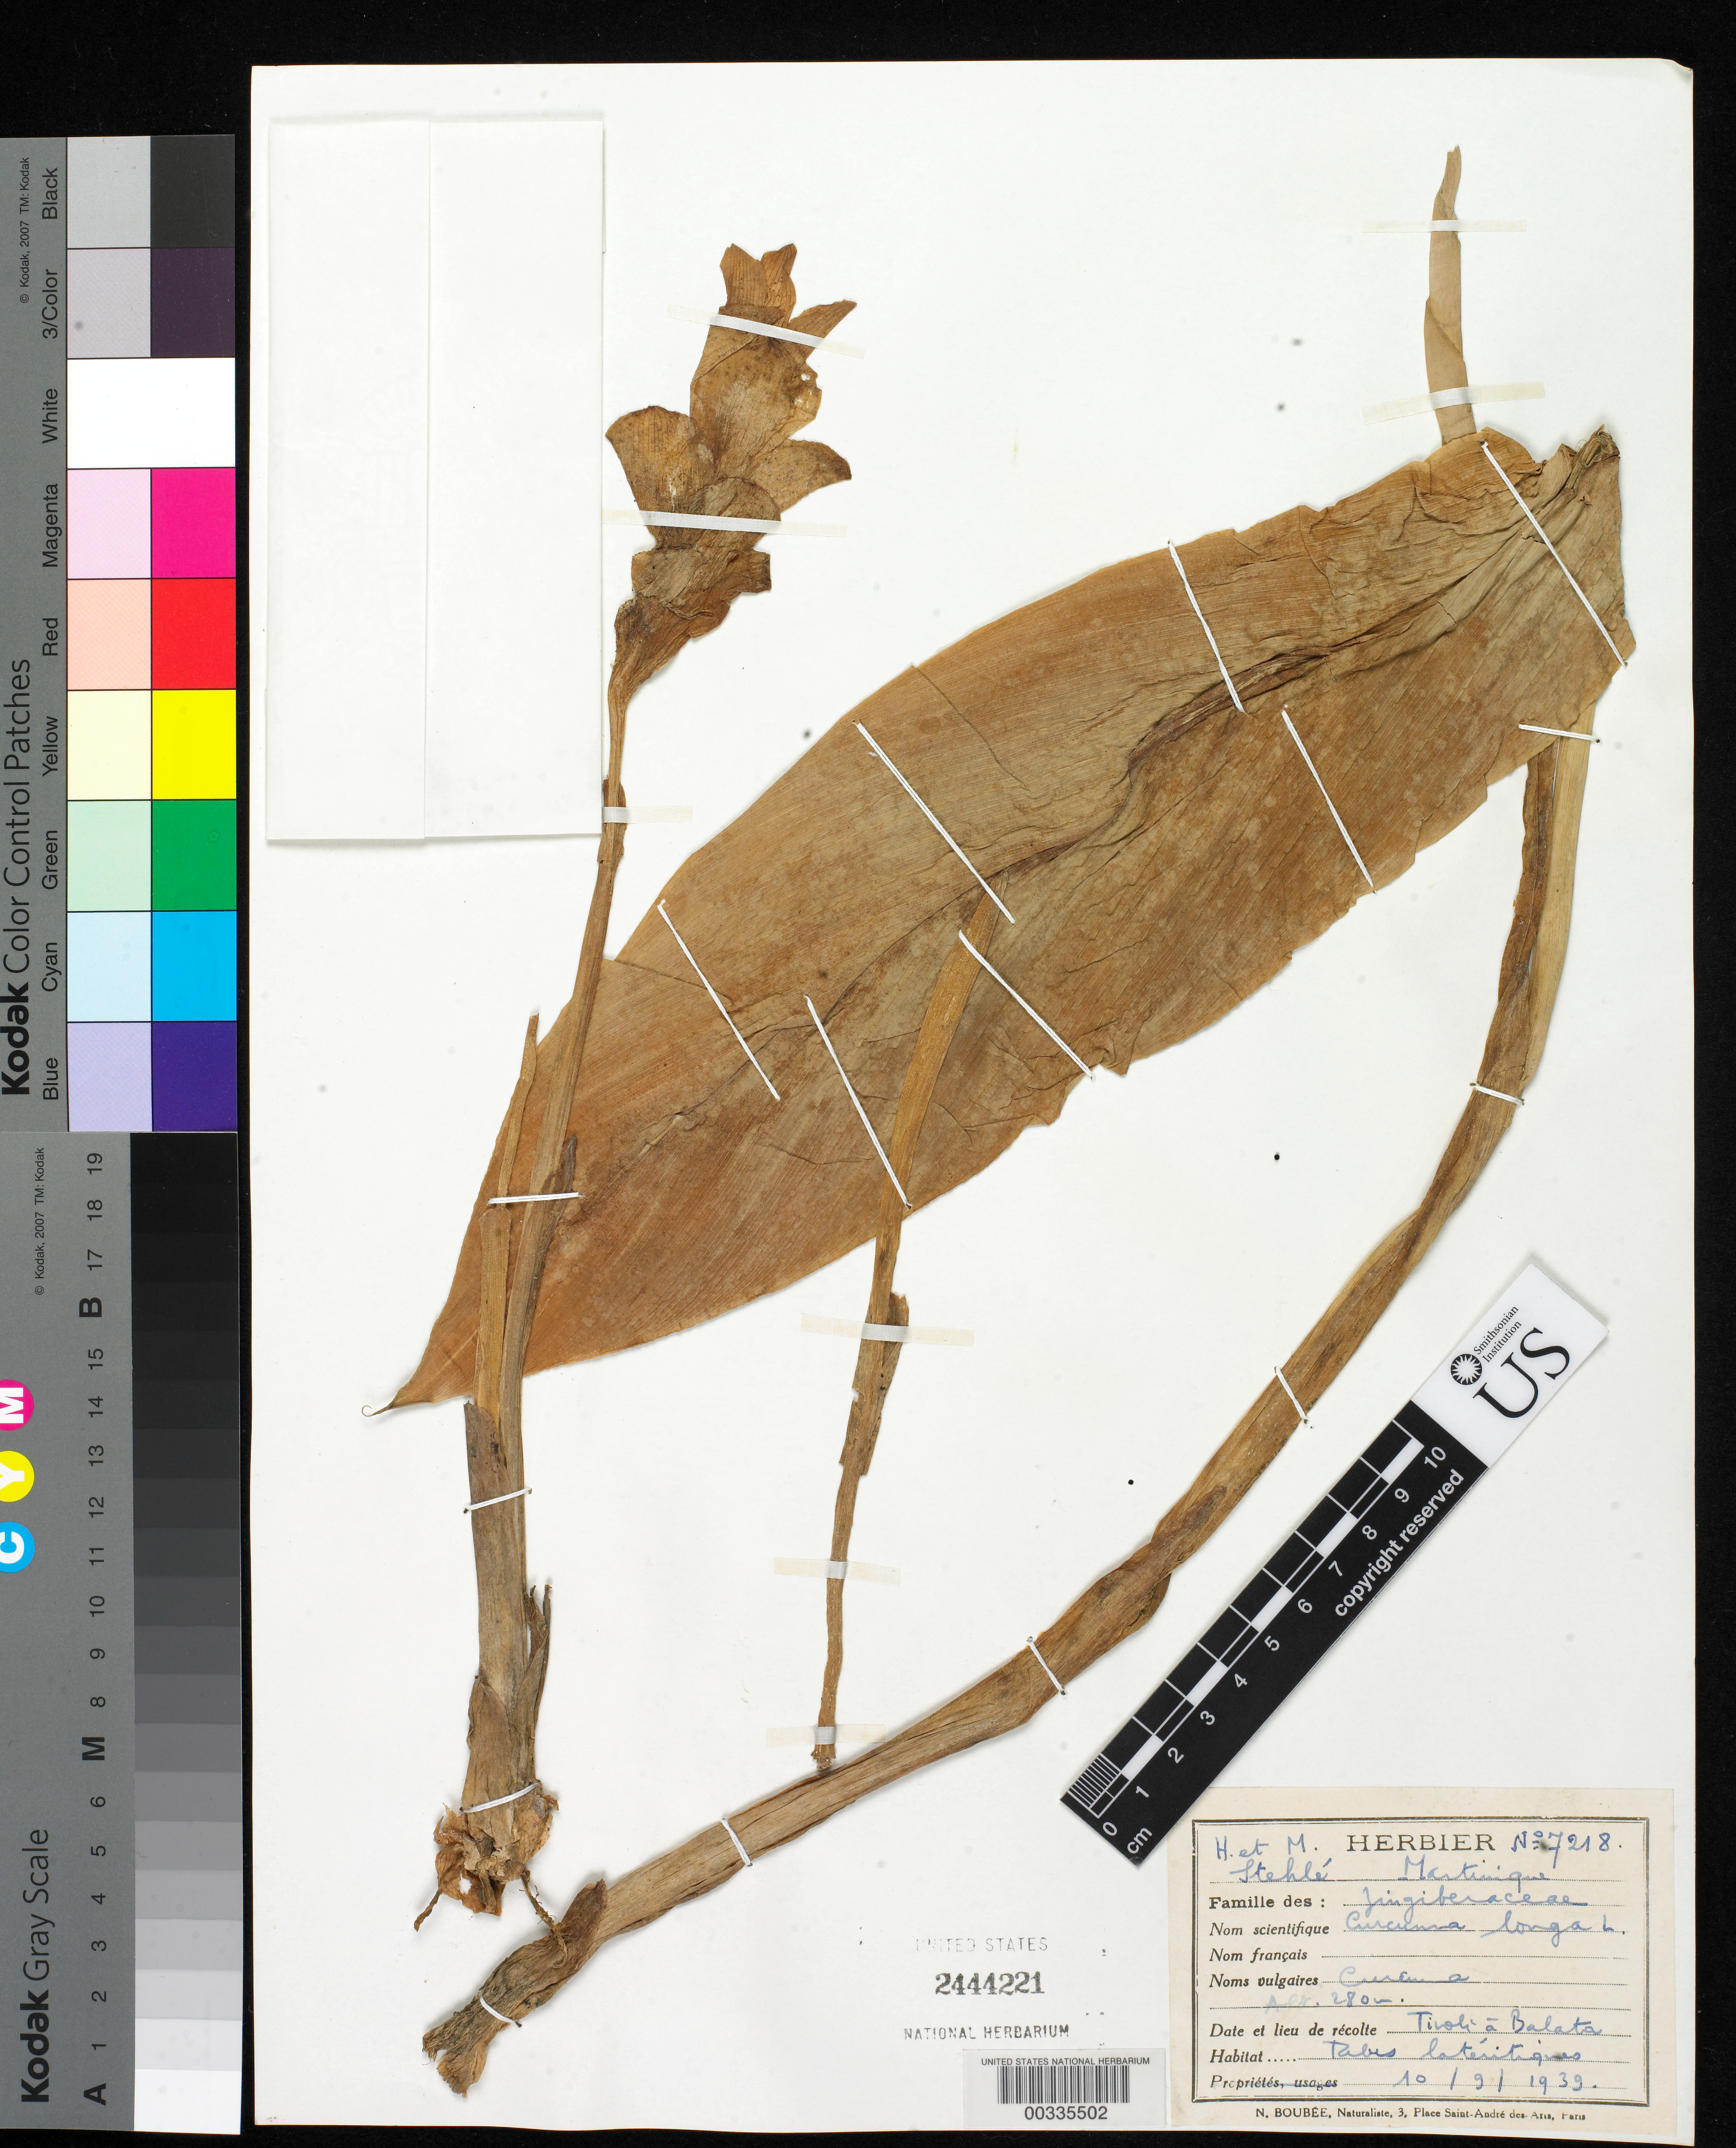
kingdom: Plantae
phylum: Tracheophyta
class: Liliopsida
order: Zingiberales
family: Zingiberaceae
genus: Curcuma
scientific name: Curcuma longa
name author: L.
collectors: H. Stehlé & M. Stehlé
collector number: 7218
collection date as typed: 10 Sep 1939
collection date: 1939-09-10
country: Martinique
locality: Tivoli a balata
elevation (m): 280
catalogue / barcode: US 2444221